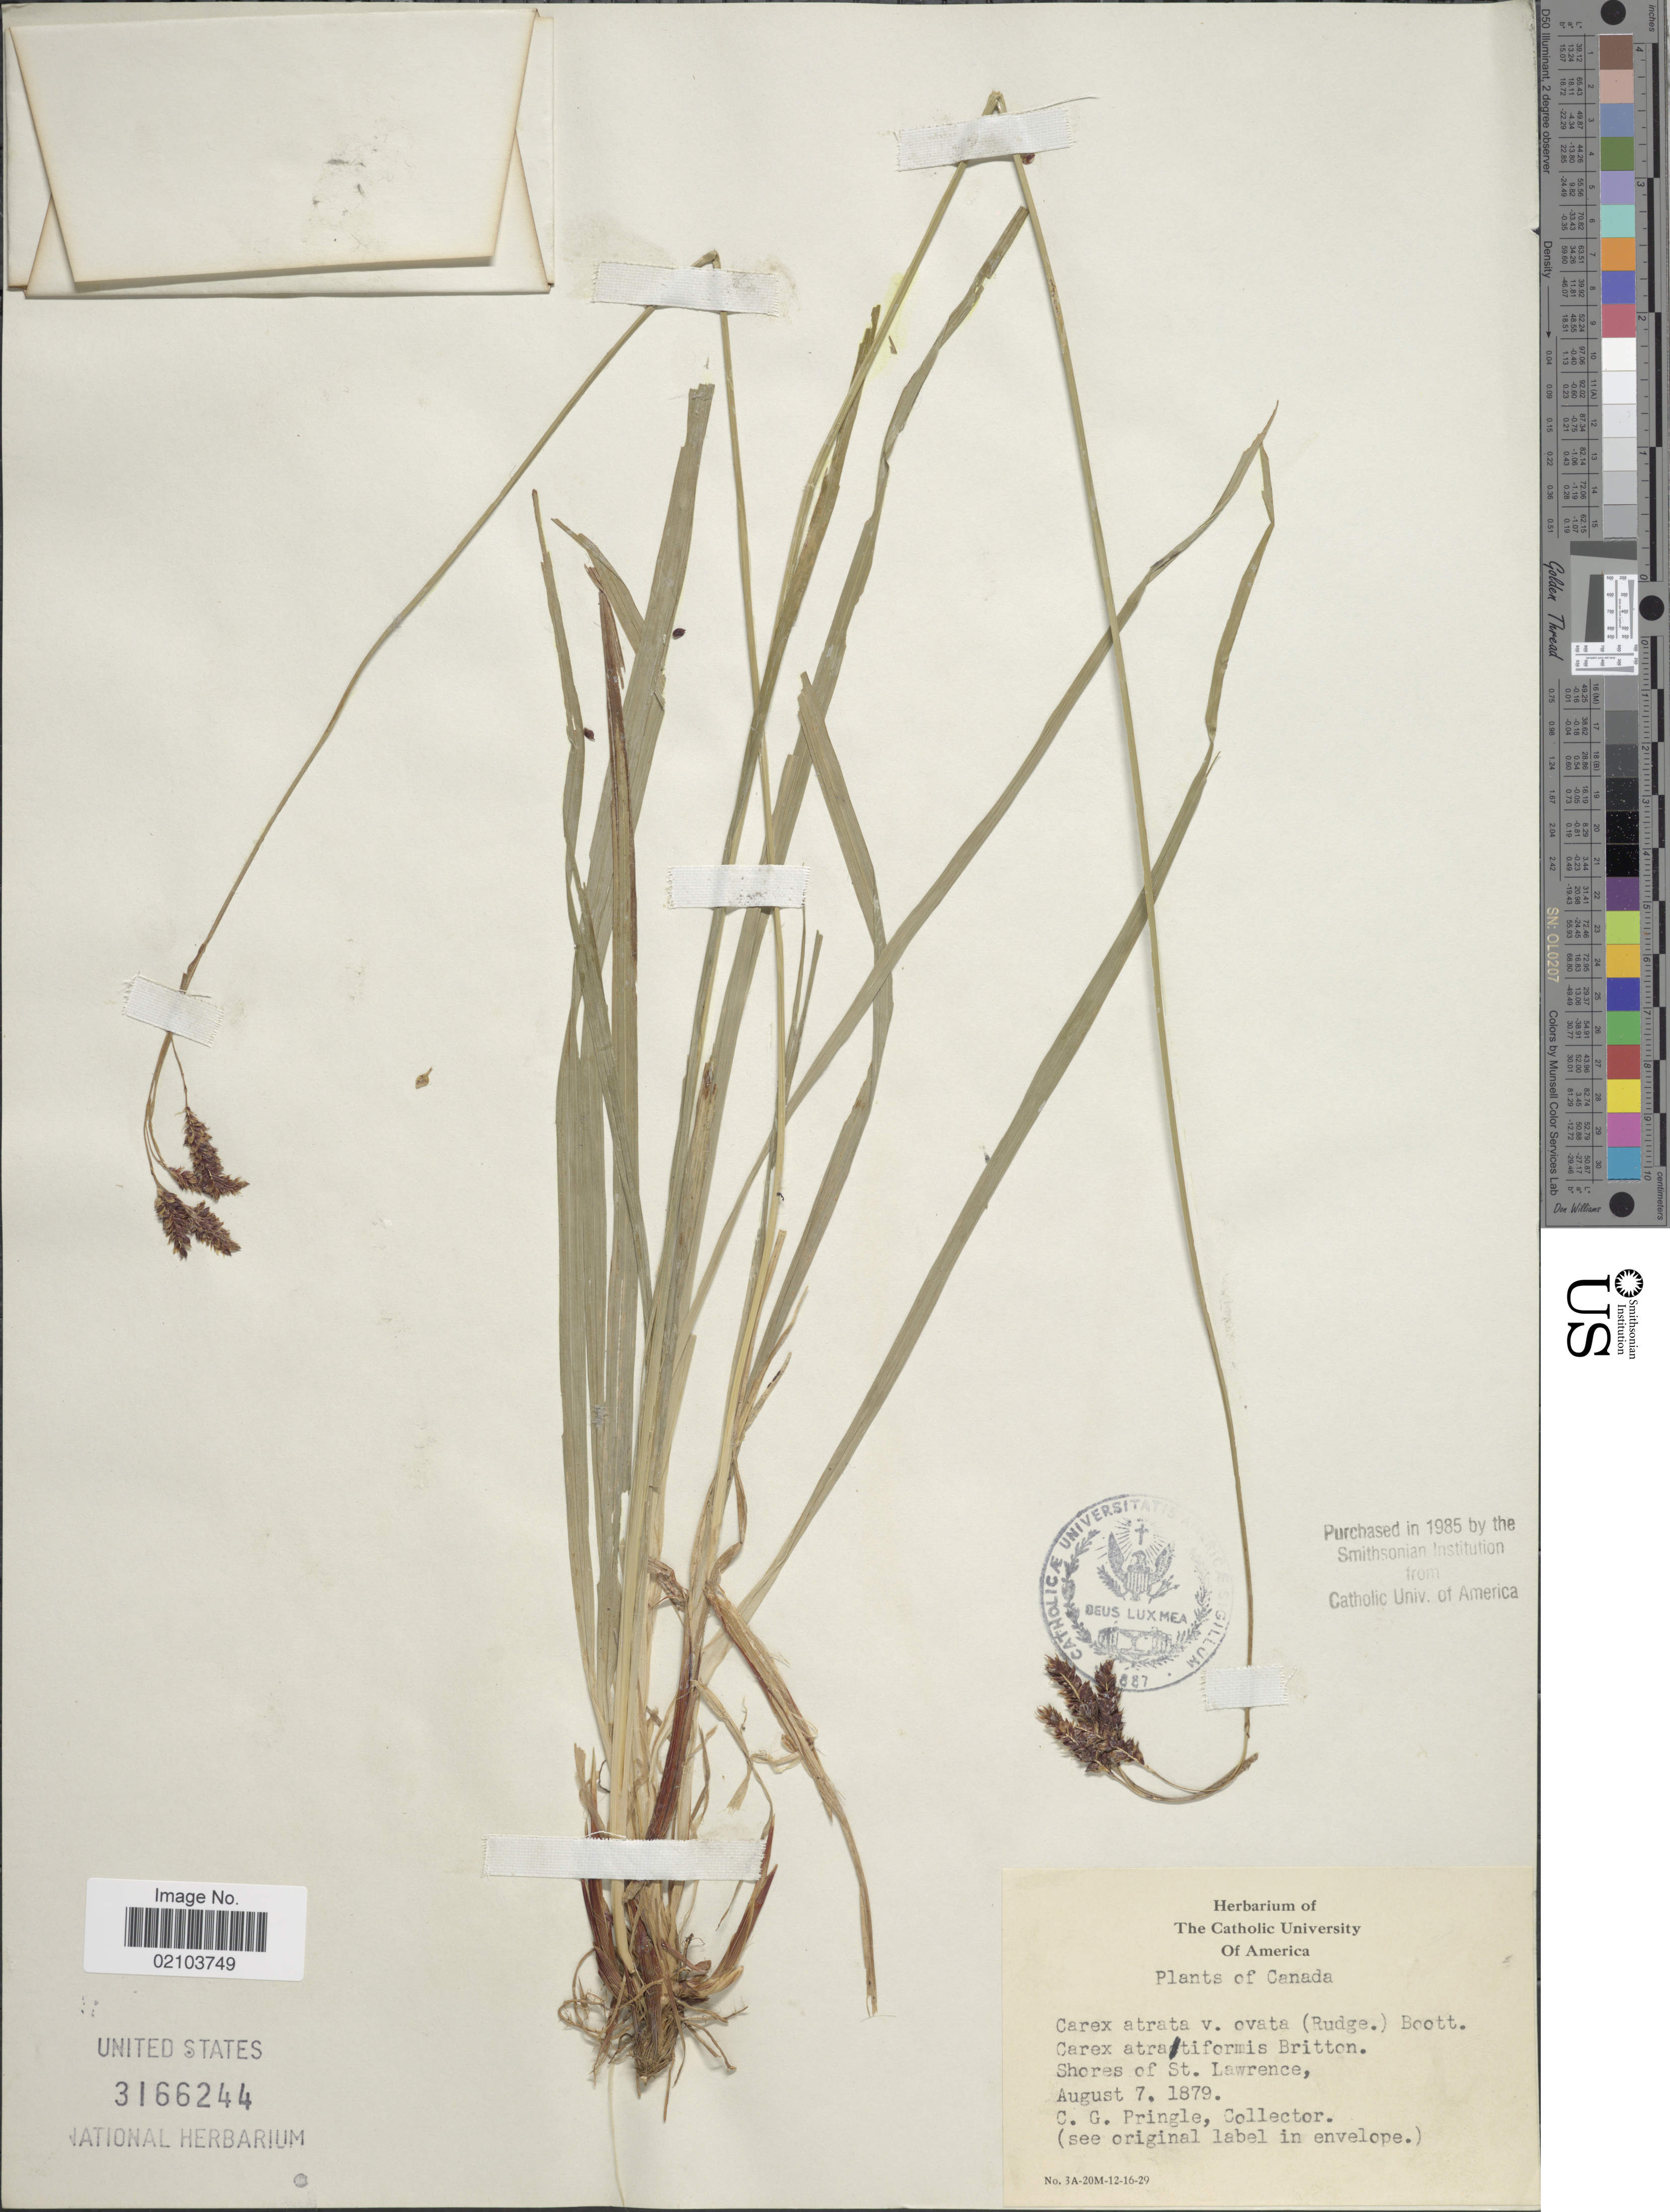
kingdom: Plantae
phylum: Tracheophyta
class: Liliopsida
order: Poales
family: Cyperaceae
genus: Carex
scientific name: Carex atrata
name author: L.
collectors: C. G. Pringle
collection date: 1879-08-07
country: Canada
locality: Shores of St. Lawrence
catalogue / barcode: US 3166244